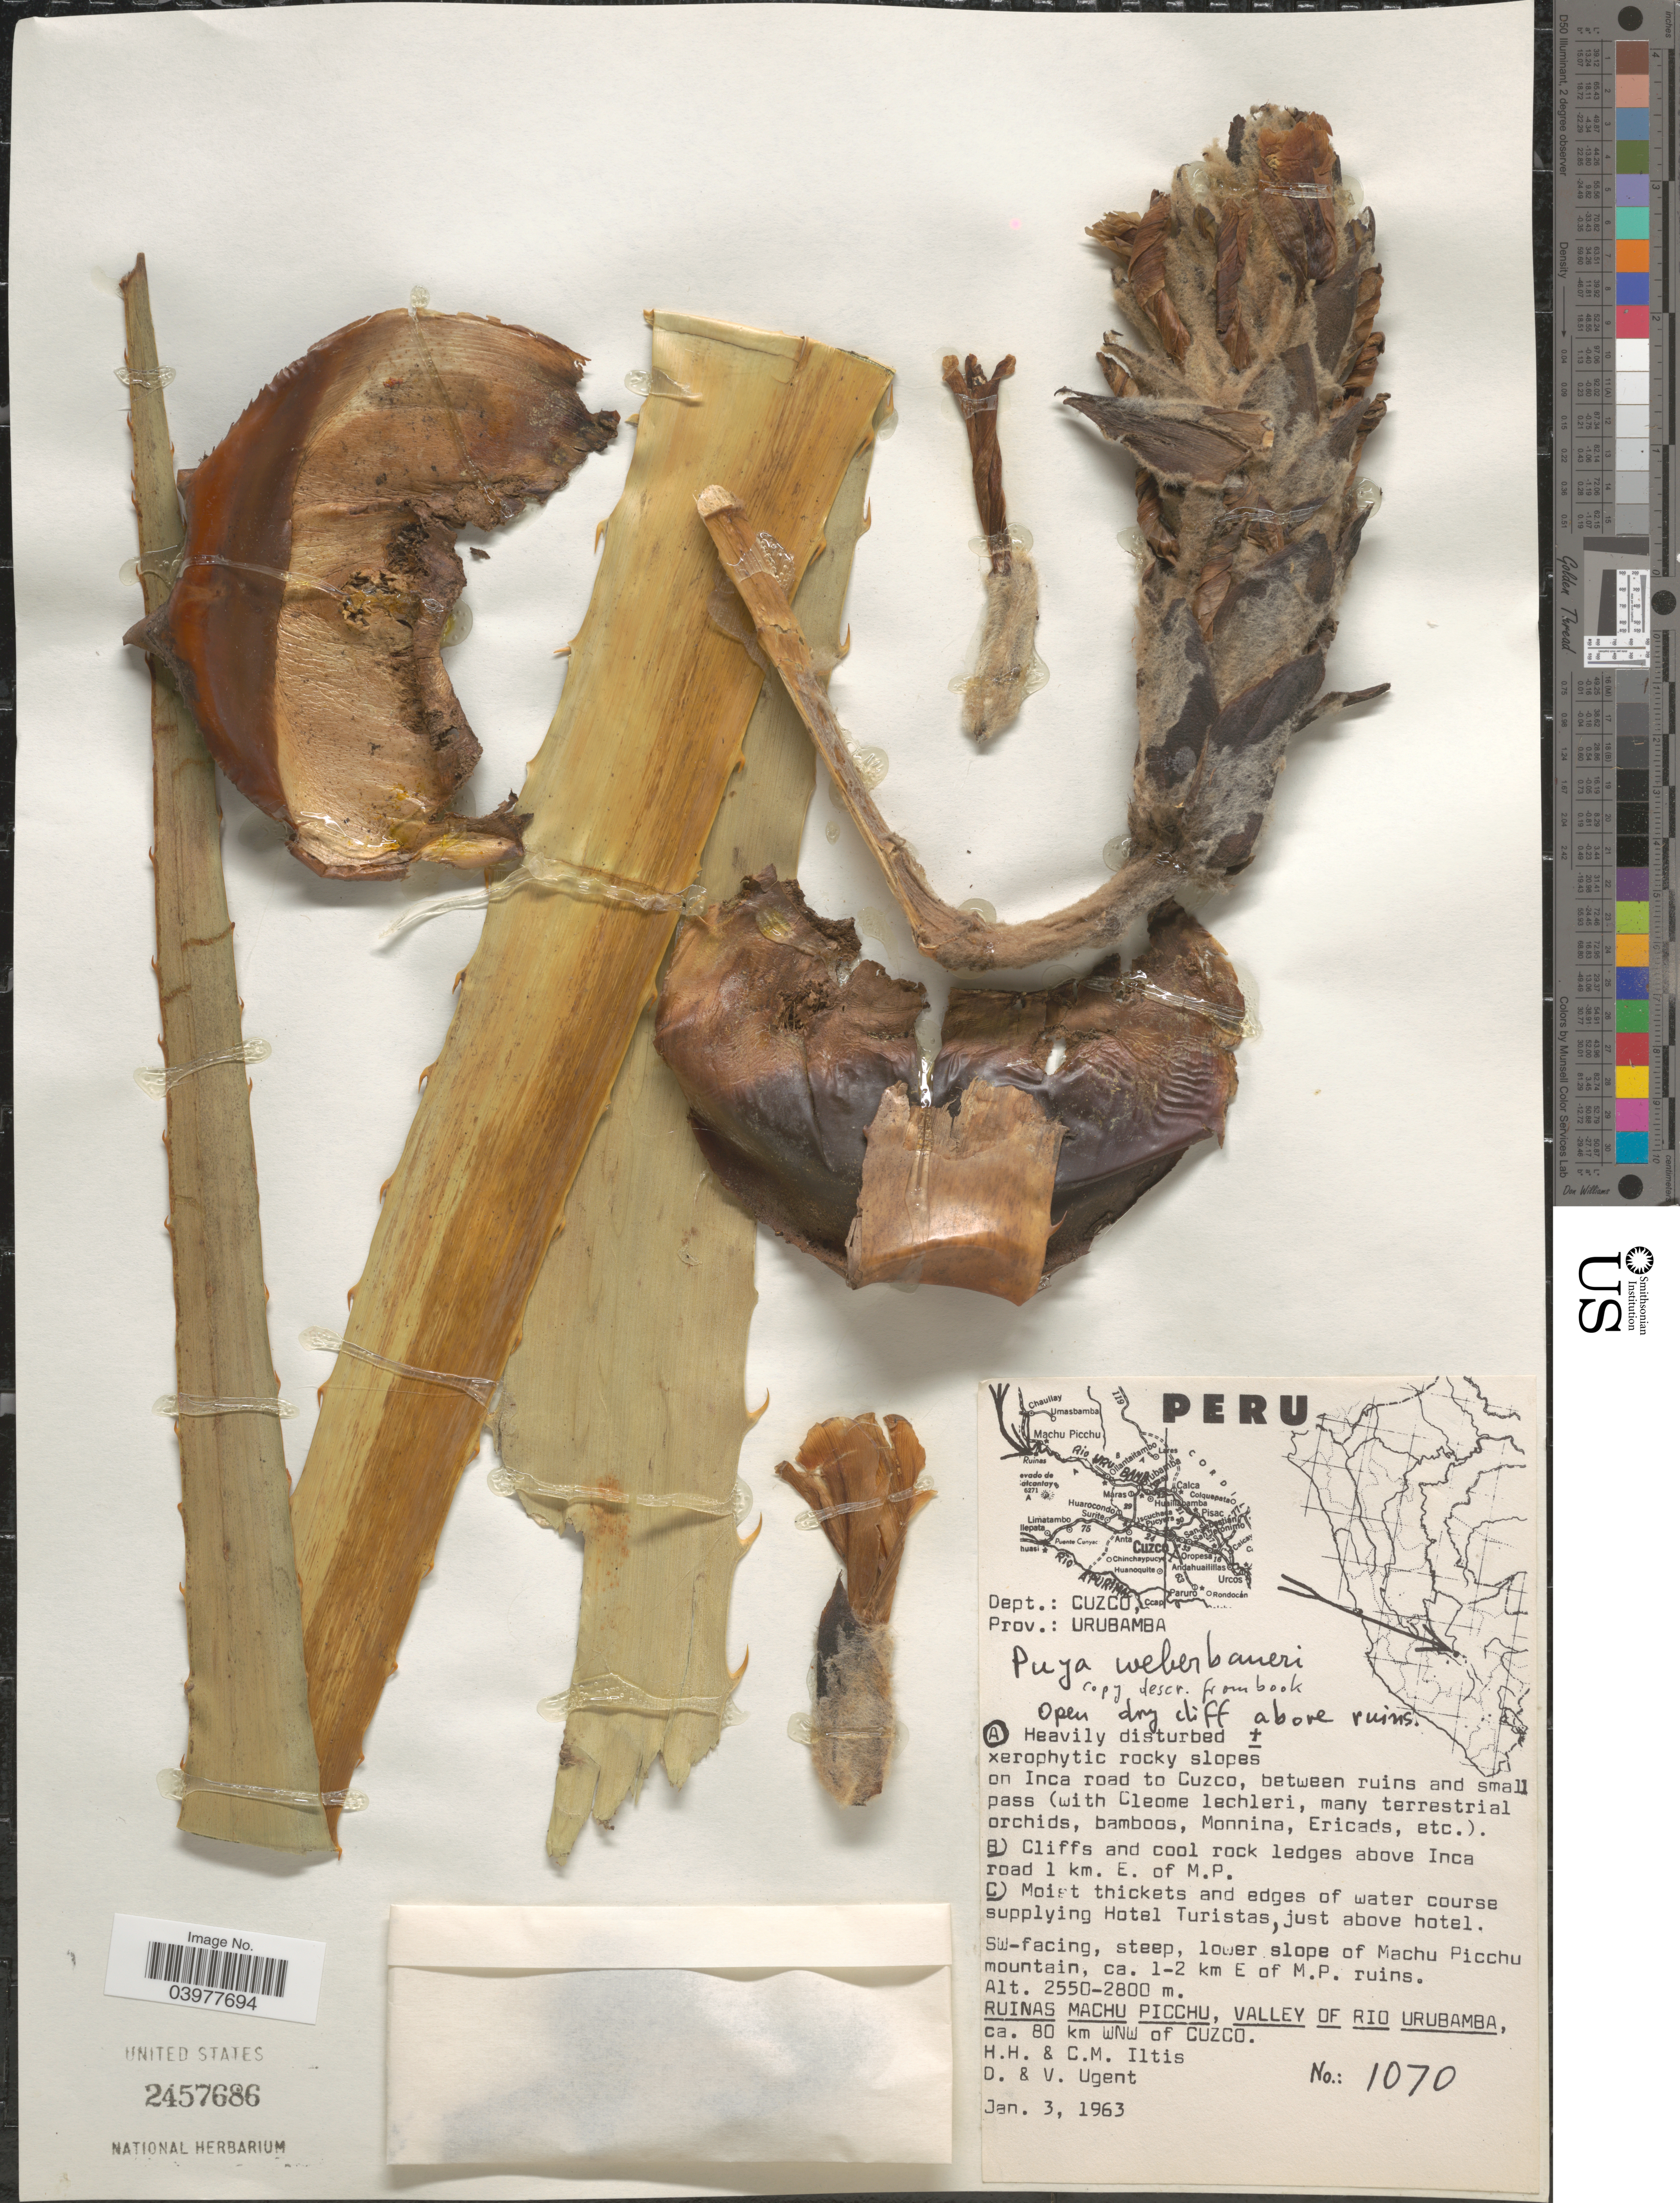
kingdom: Plantae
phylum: Tracheophyta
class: Liliopsida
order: Poales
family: Bromeliaceae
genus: Puya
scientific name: Puya weberbaueri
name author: Mez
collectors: H. H. Iltis, C. M Iltis, D. Ugent & V. Ugent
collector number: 1070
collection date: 1963-01-03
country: Peru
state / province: Cusco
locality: Dept.: Cuzco, Prov.: Urubamba. On Inca road to Cuzco, between ruins and small pass. SW-facing, steep, lower slope of Machu Picchu mountain, ca. 1-2 km E of M.P. ruins. Ruinas Machu Picchu, Valley of Rio Urubamba, ca. 80 km WNW of Cuzco.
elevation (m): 2550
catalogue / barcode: US 2457686